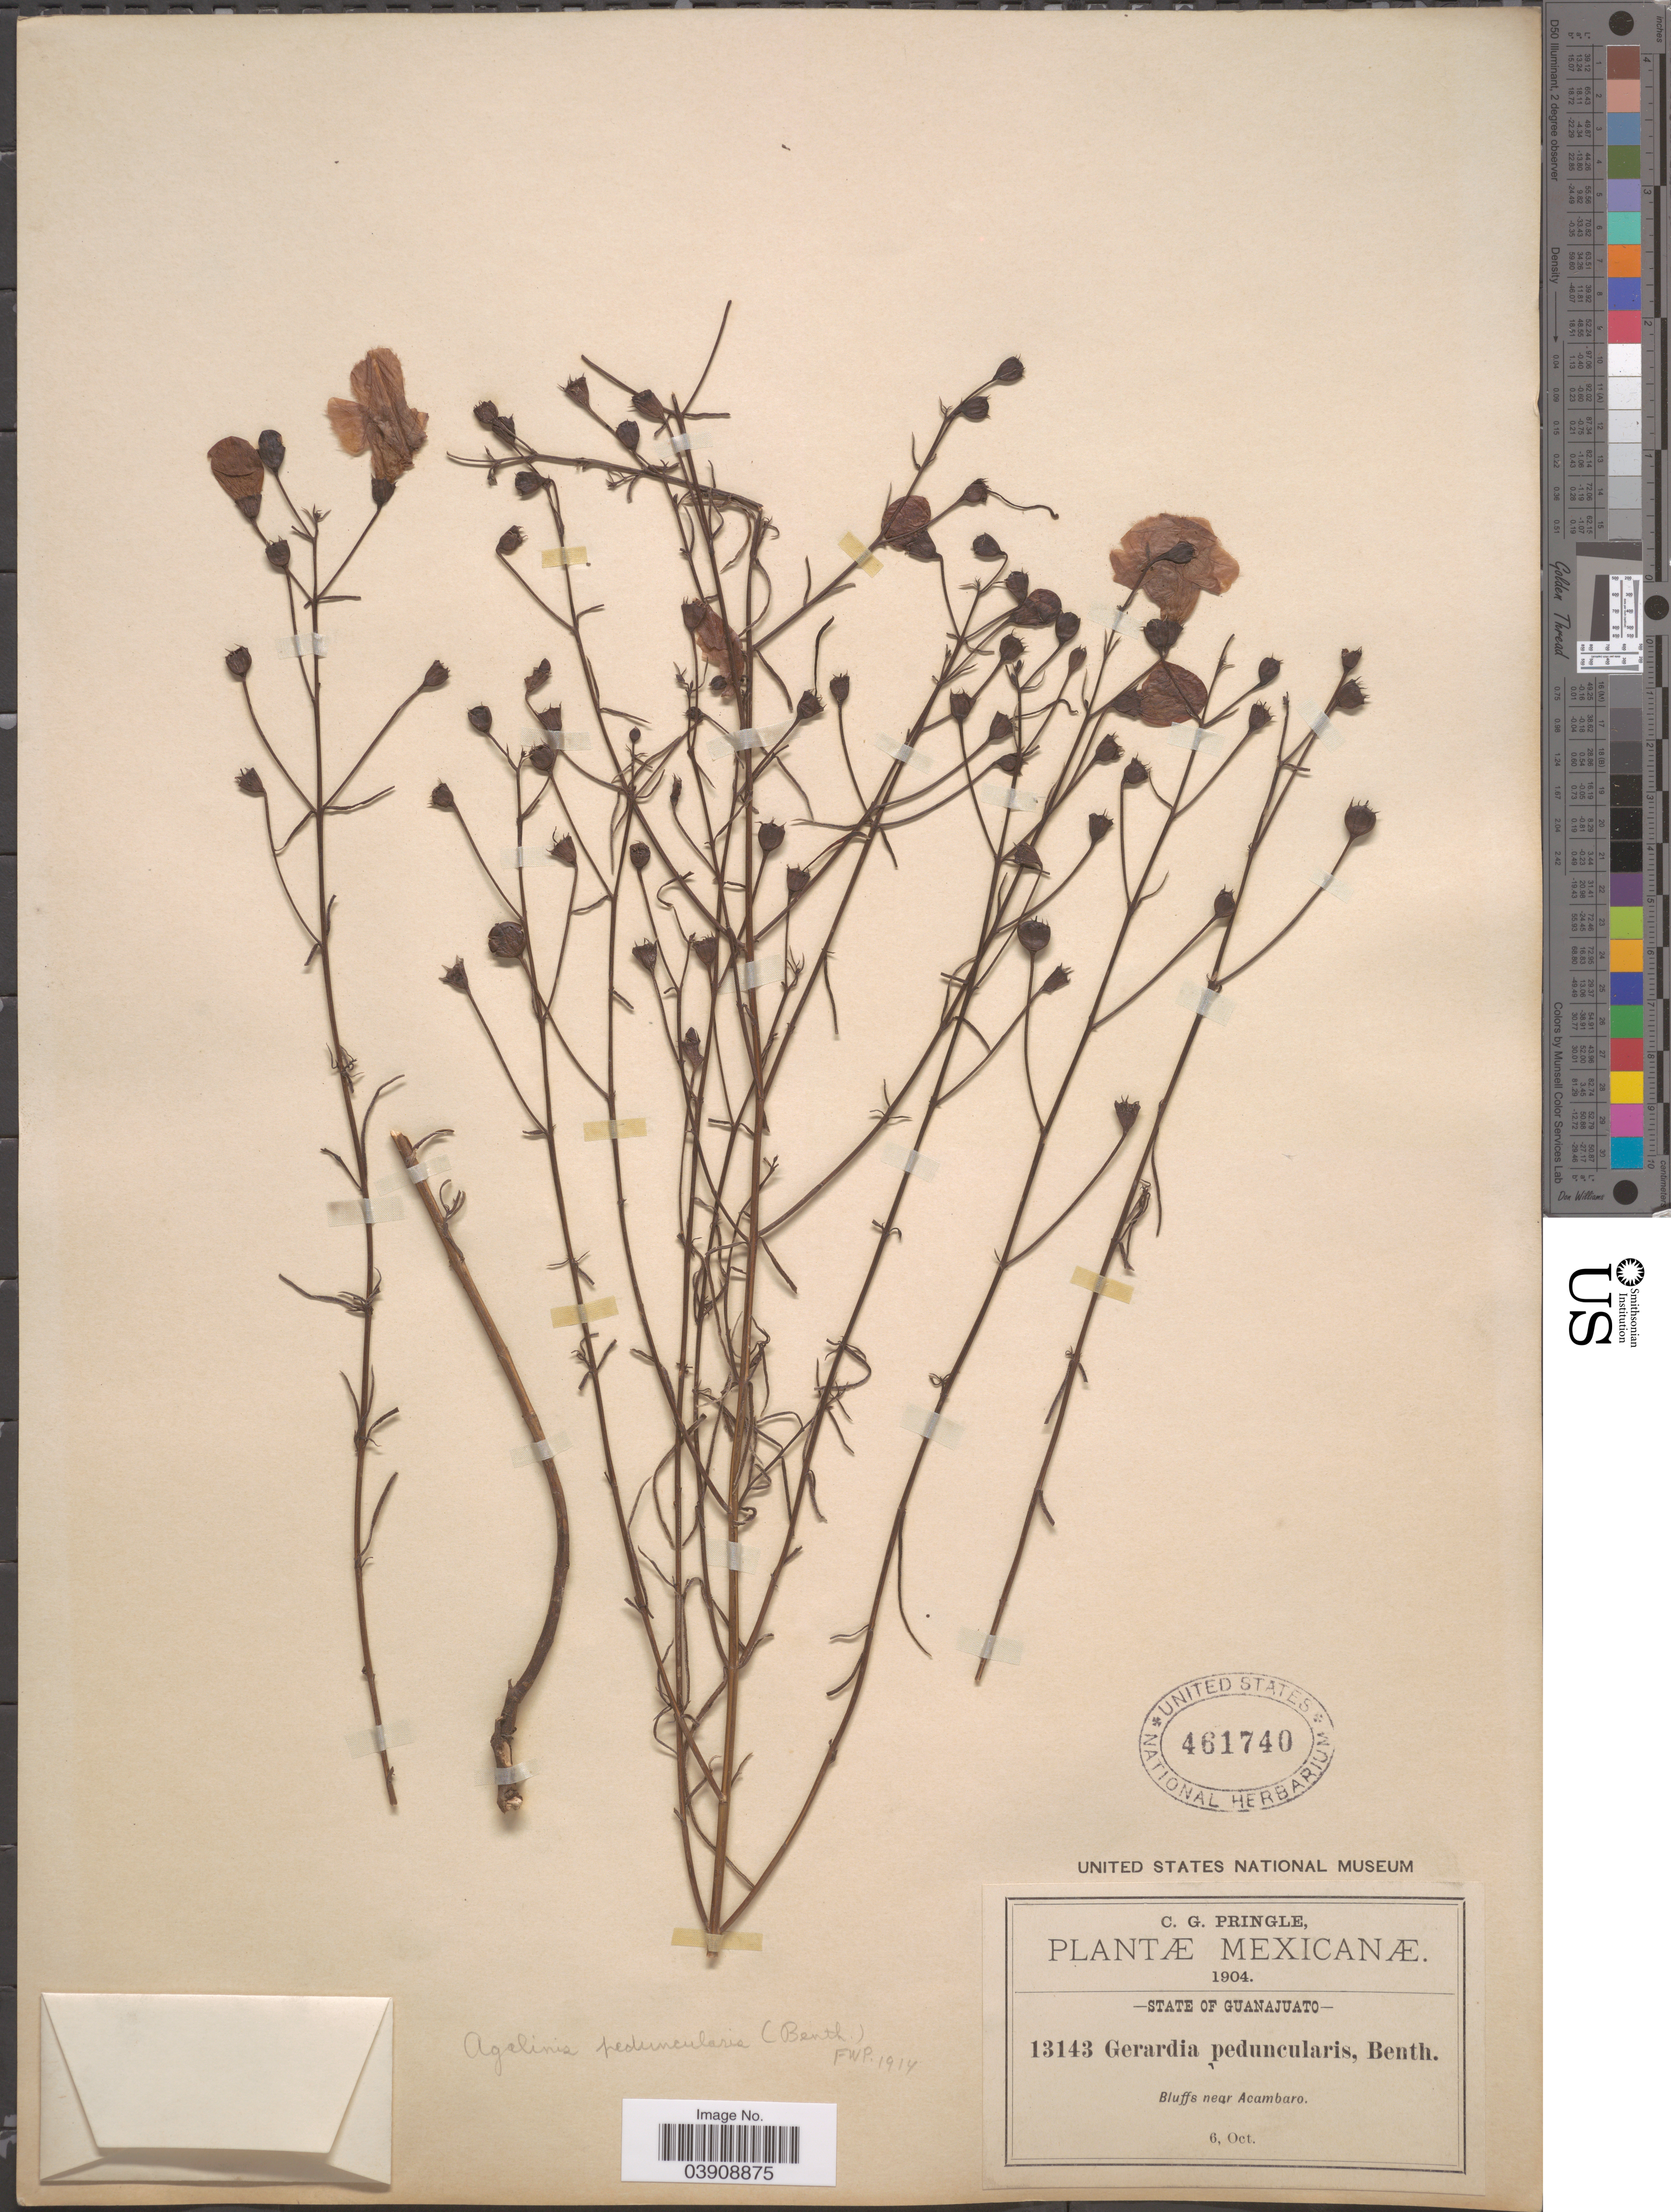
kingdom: Plantae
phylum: Tracheophyta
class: Magnoliopsida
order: Lamiales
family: Orobanchaceae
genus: Agalinis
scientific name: Agalinis peduncularis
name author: (Benth.) Pennell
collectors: C. G. Pringle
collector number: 13143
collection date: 1904-10-06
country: Mexico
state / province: Guanajuato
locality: Bluffs near Acambaro.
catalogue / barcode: US 461740